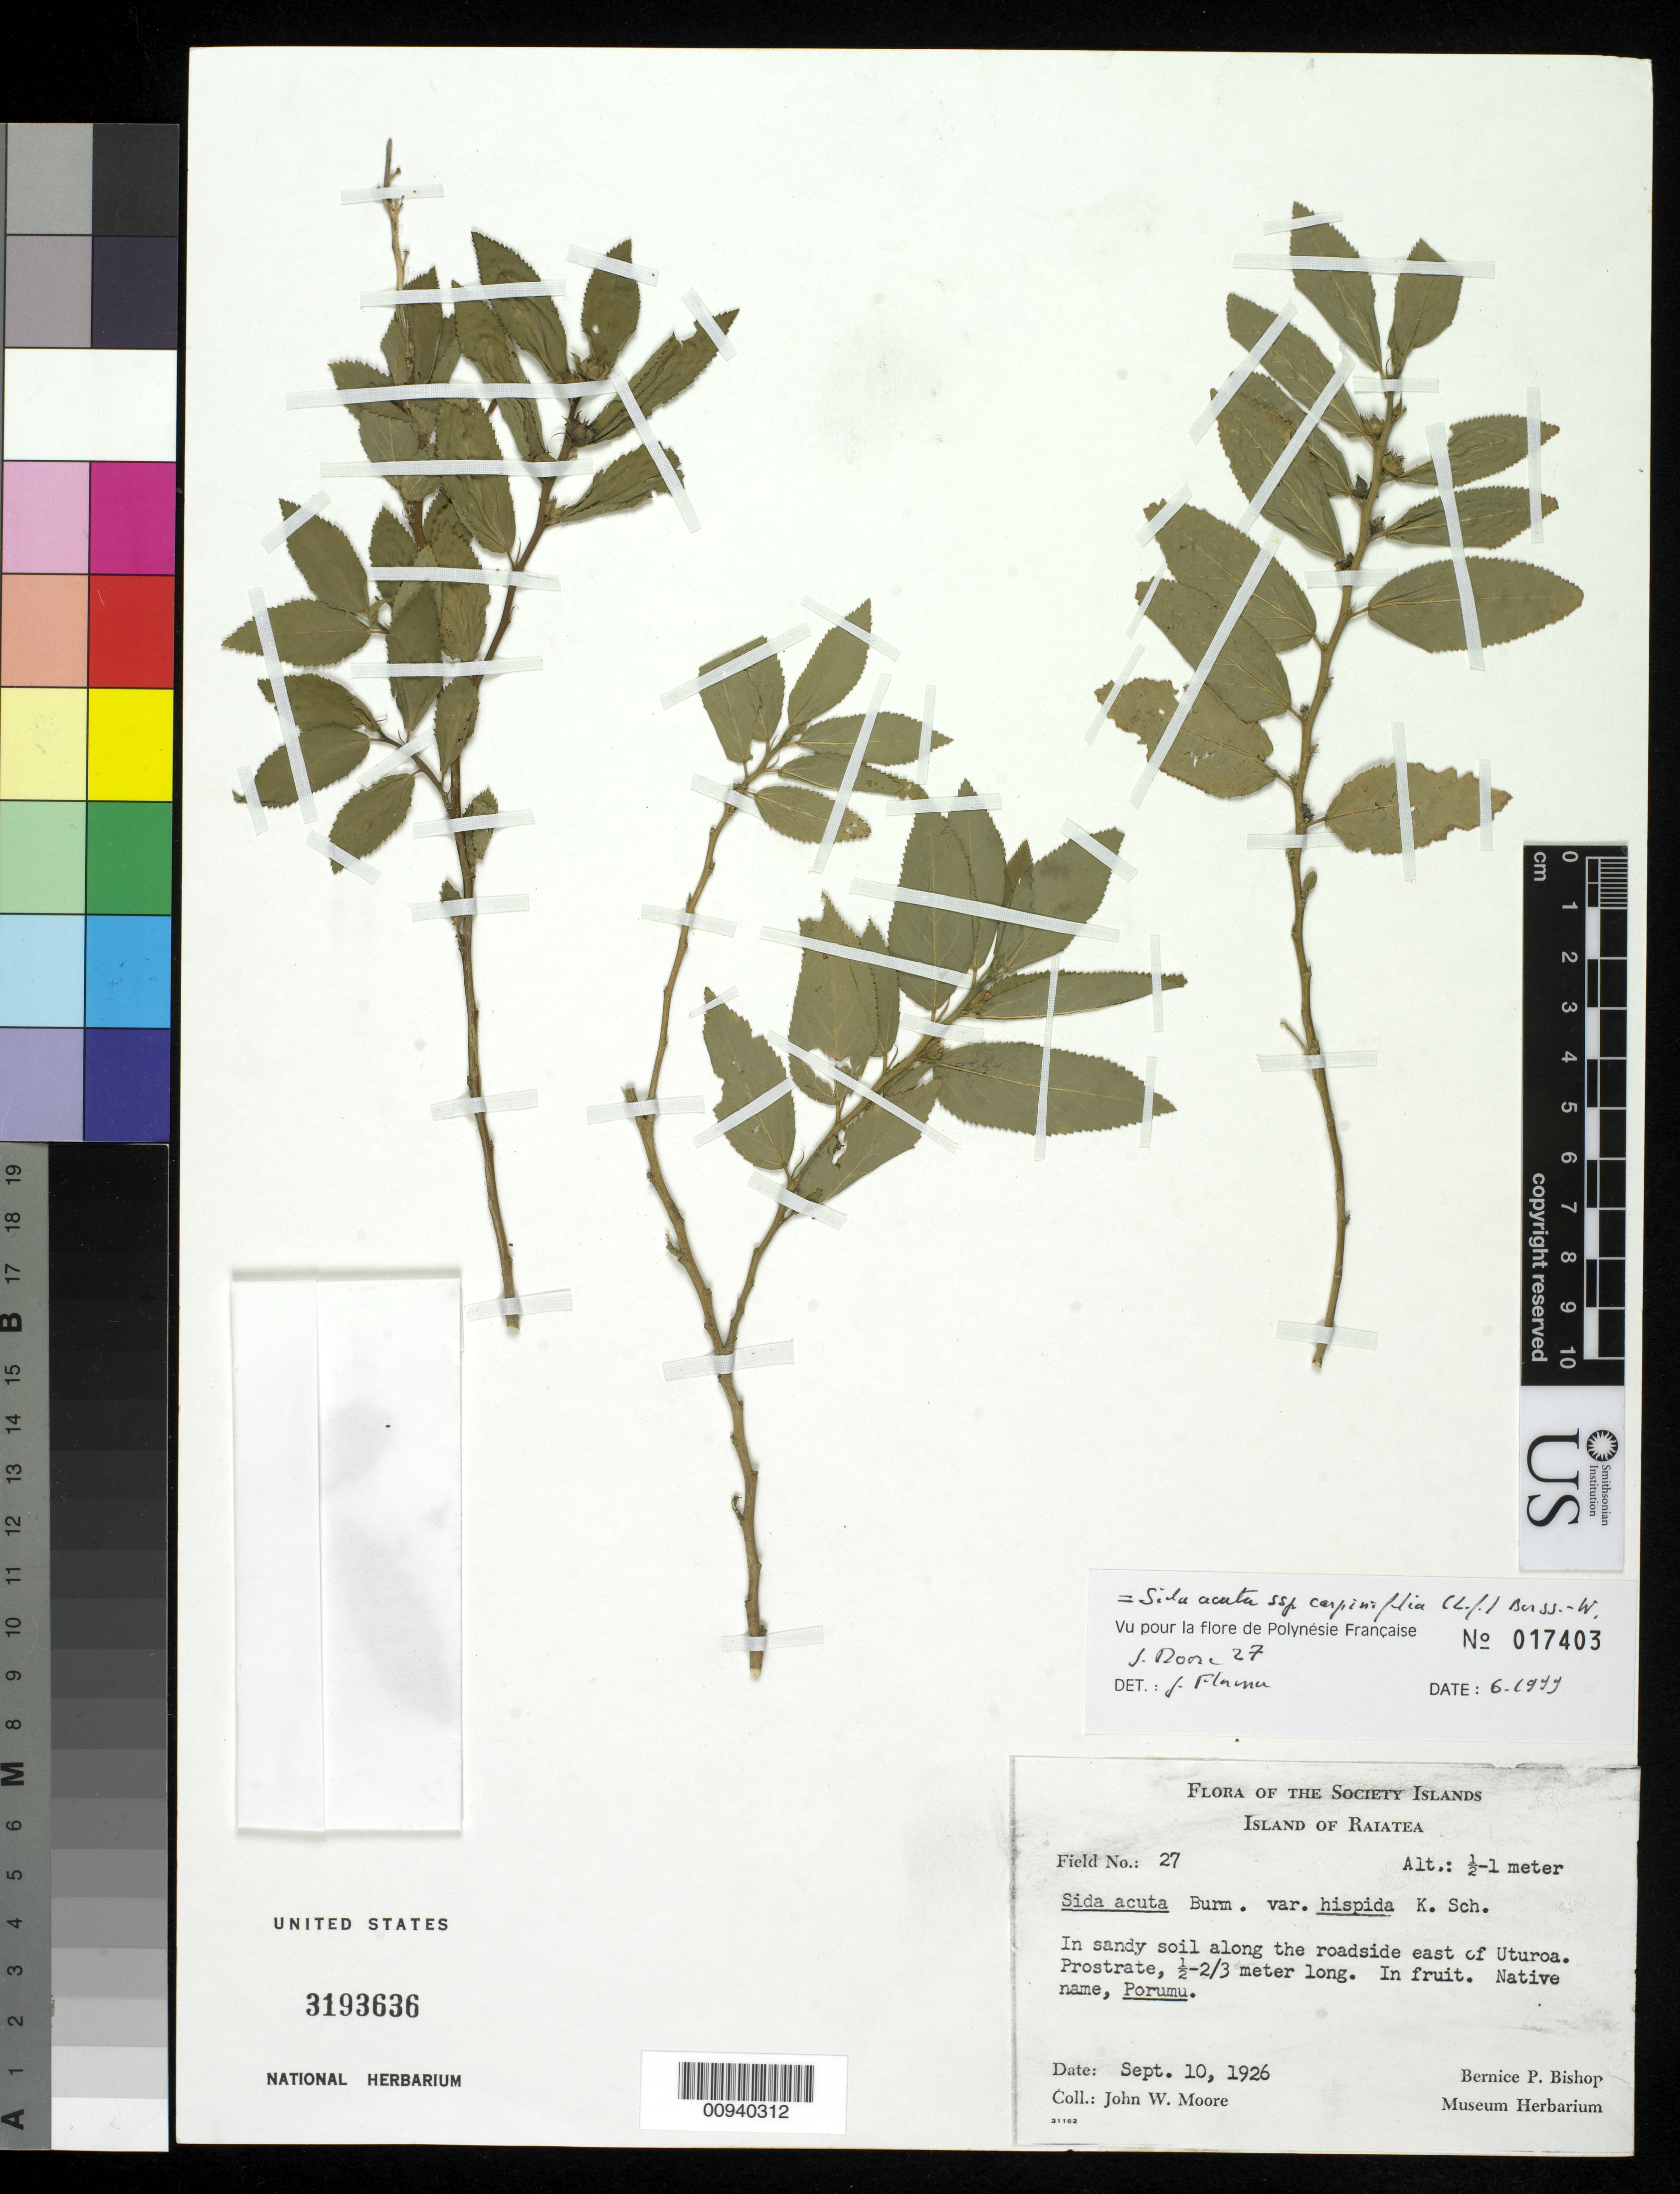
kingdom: Plantae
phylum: Tracheophyta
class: Magnoliopsida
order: Malvales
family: Malvaceae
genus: Sida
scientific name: Sida acuta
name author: Burm. f.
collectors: J. W. Moore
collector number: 27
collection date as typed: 10 Sep 1926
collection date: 1926-09-10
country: French Polynesia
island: Raiatea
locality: In sandy soil along the roadside east of Uturoa.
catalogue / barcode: US 3193636